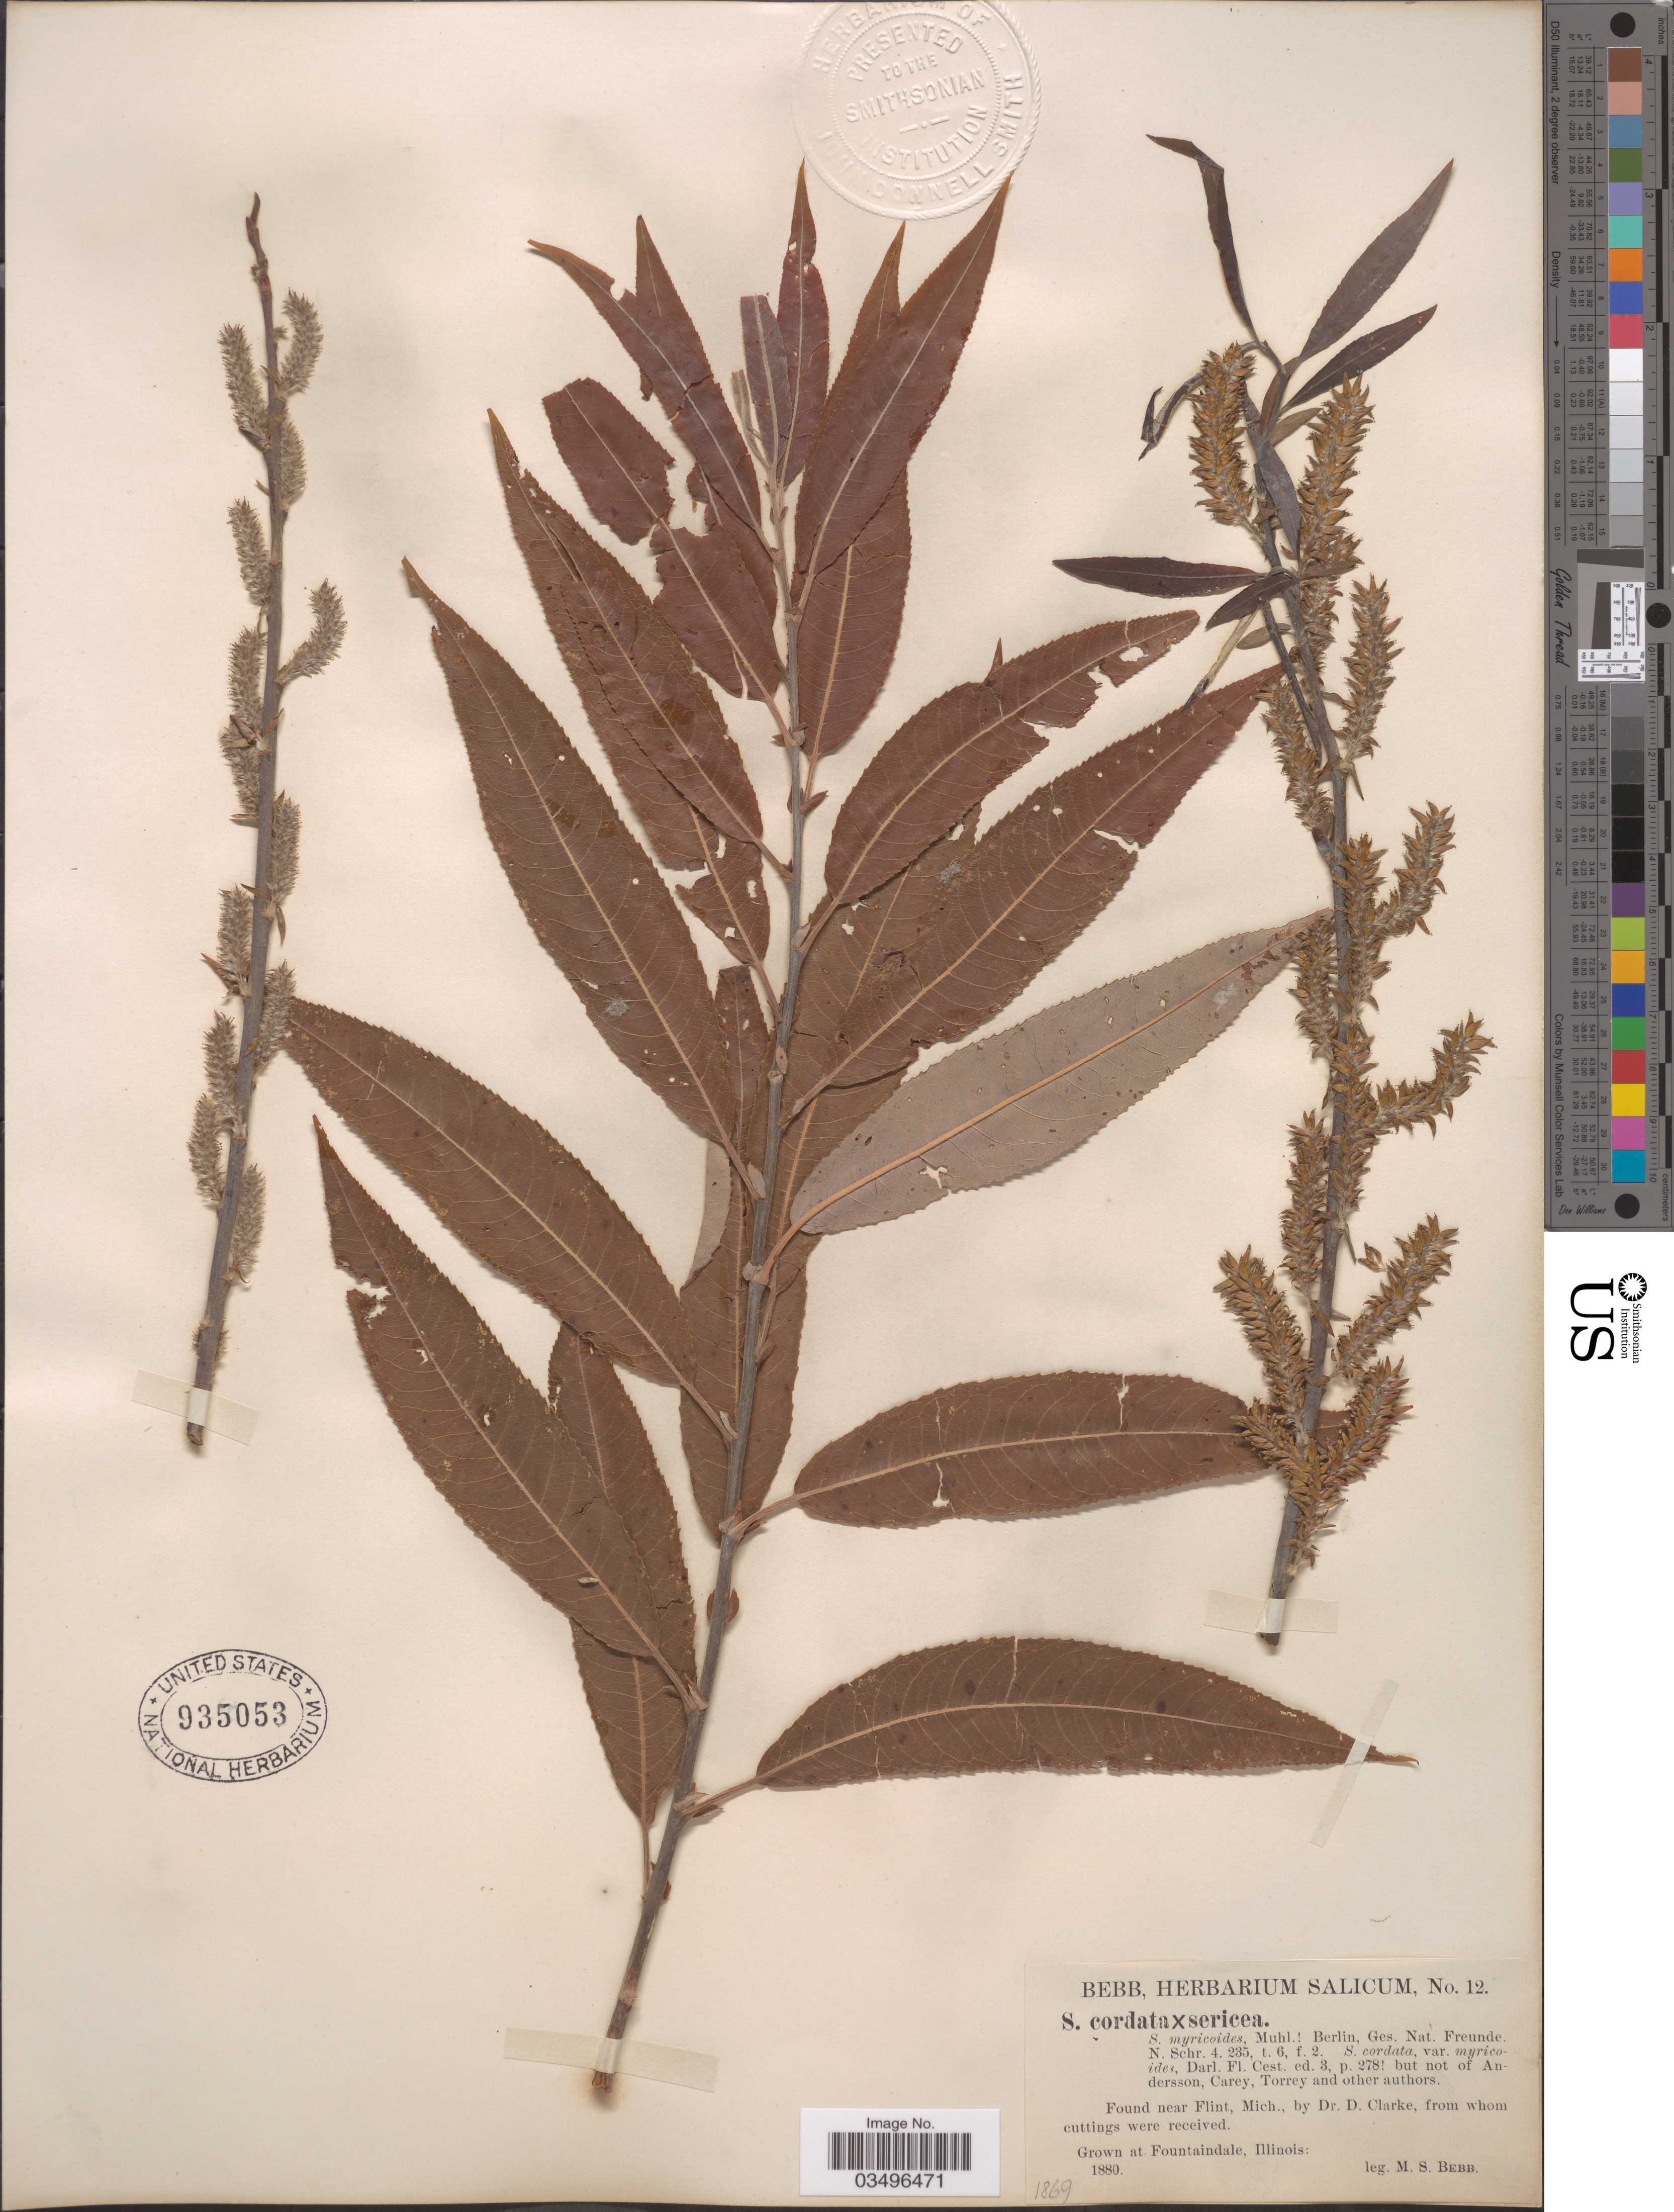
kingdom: Plantae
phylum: Tracheophyta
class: Magnoliopsida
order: Malpighiales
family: Salicaceae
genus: Salix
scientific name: Salix cordata x S. sericea Marshall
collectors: M. Bebb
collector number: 12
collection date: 1880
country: United States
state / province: Illinois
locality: Grown at Fountaindale.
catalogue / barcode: US 935053